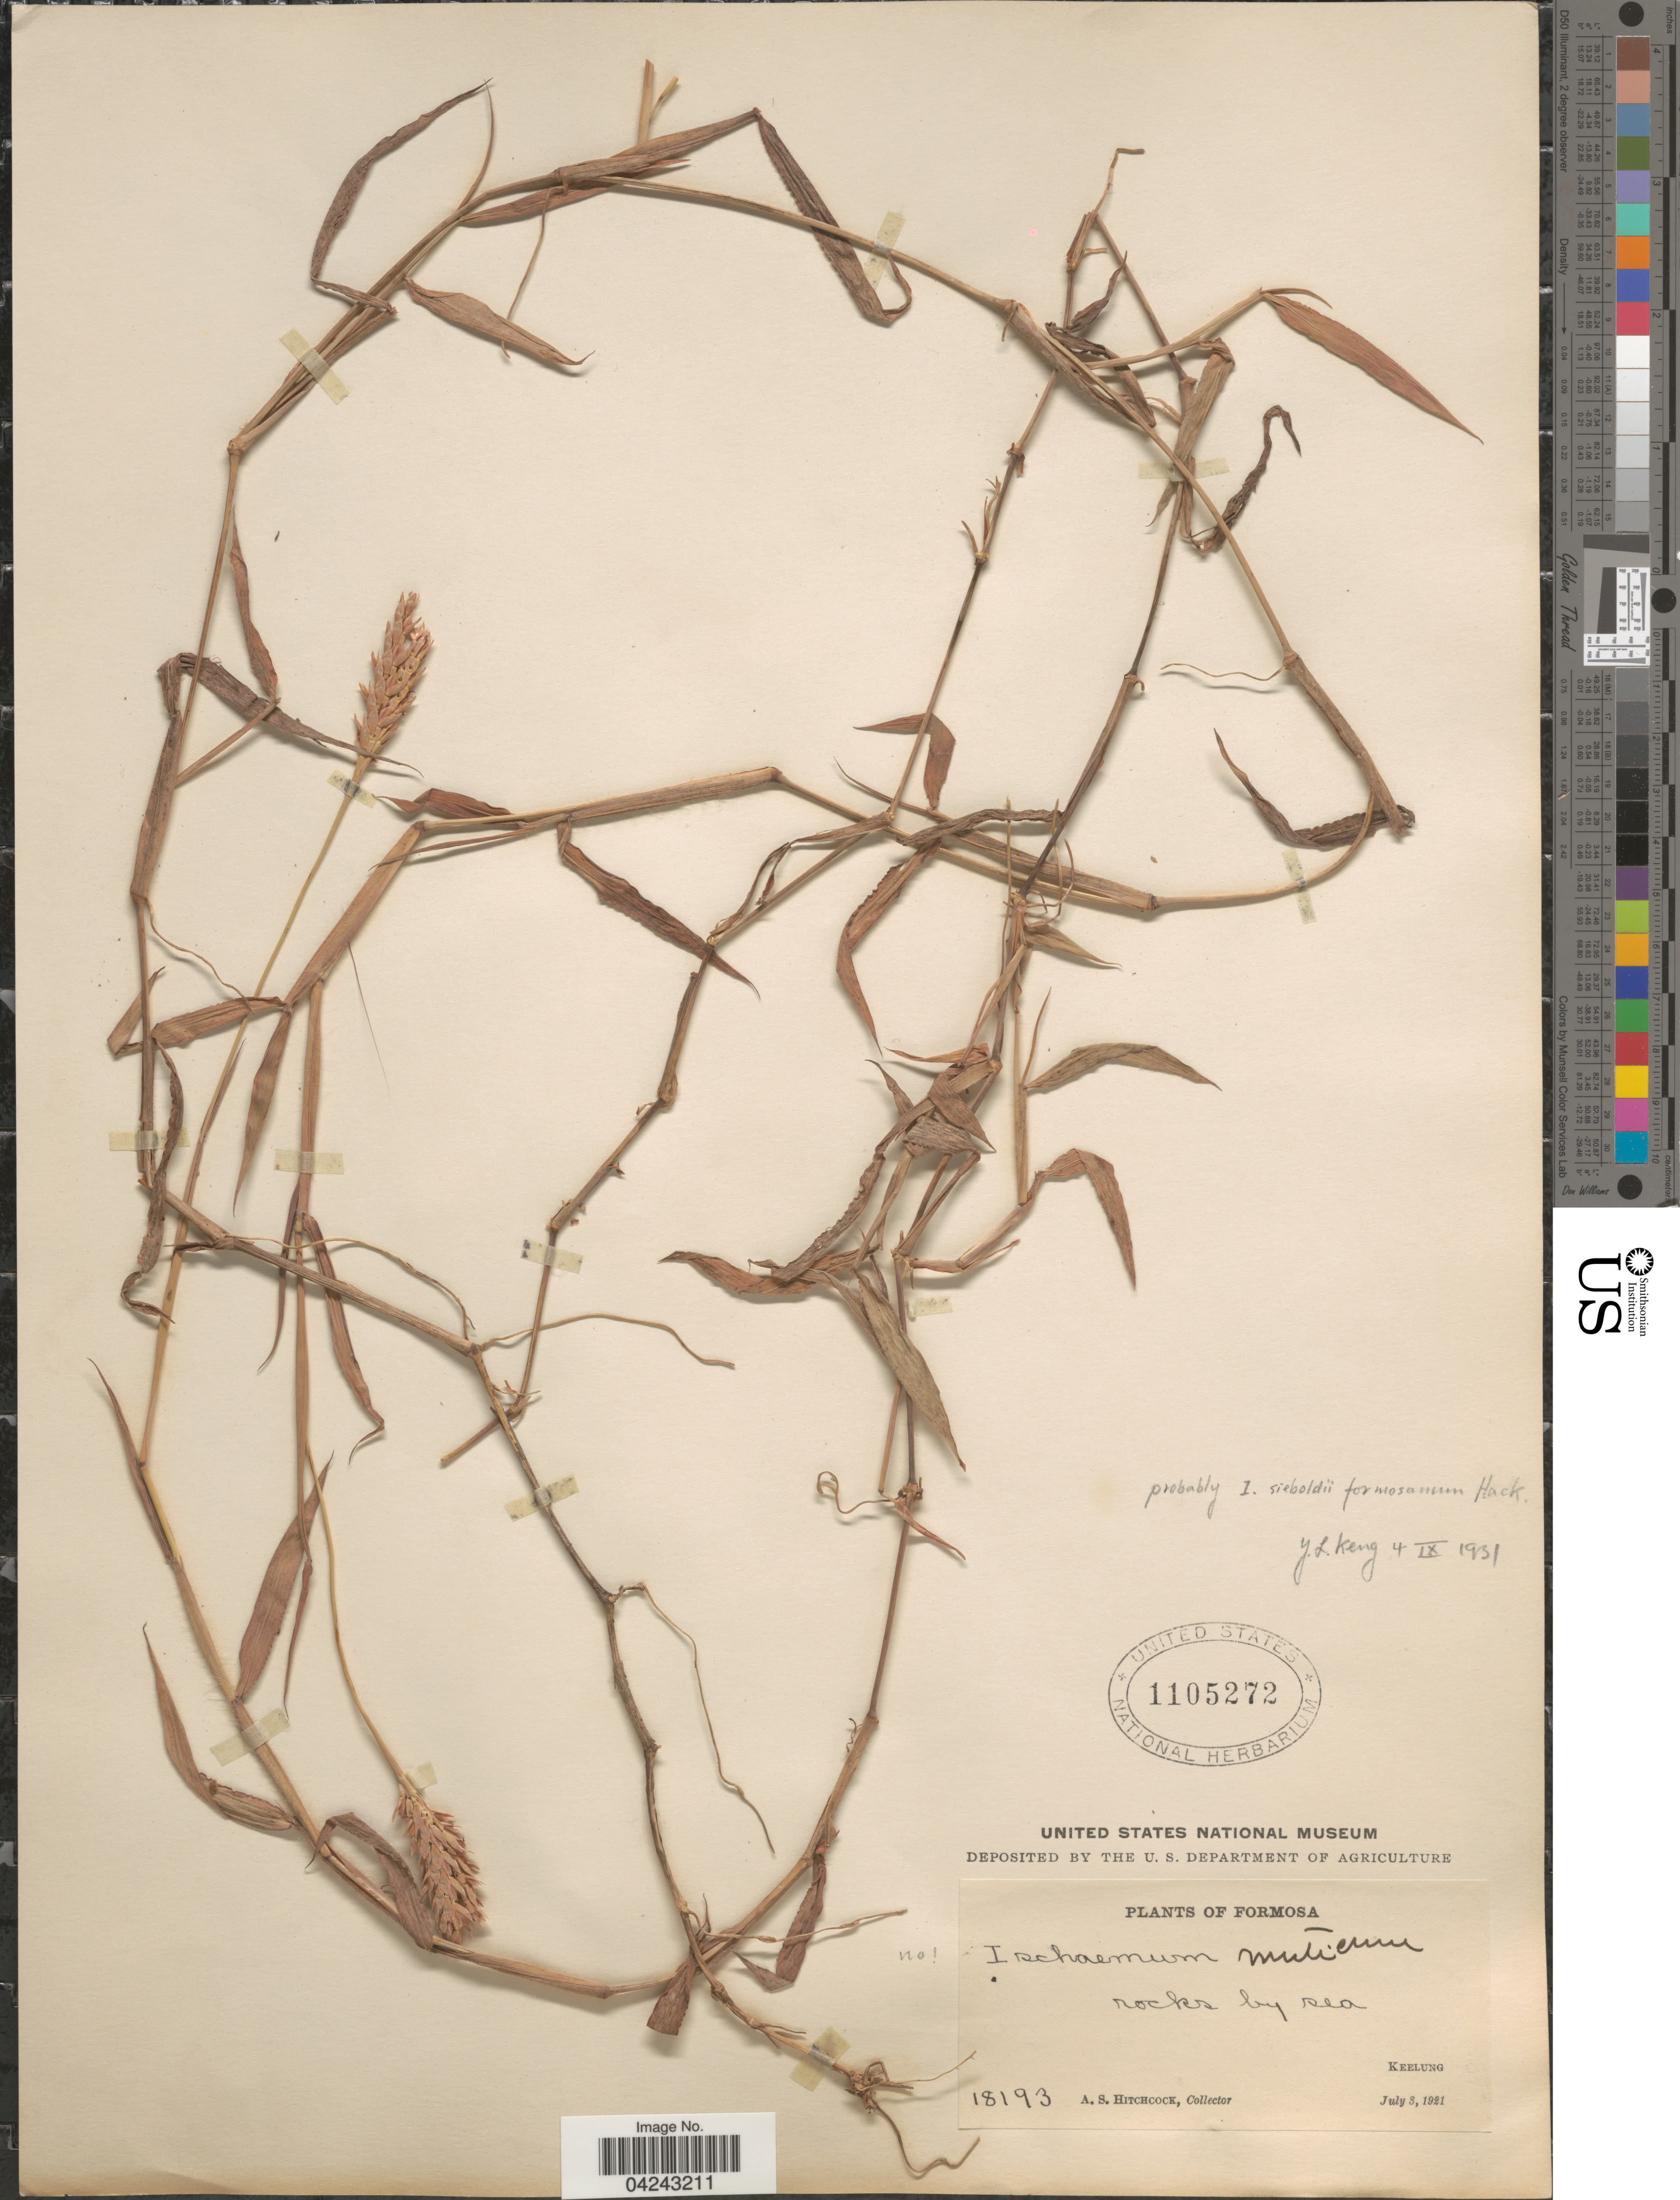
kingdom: Plantae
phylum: Tracheophyta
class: Liliopsida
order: Poales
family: Poaceae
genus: Ischaemum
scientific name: Ischaemum aristatum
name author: L.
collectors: A. S. Hitchcock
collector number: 18193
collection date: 1921-07-03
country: Taiwan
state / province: Keelung City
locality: Formosa. Keelung.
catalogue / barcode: US 1105272